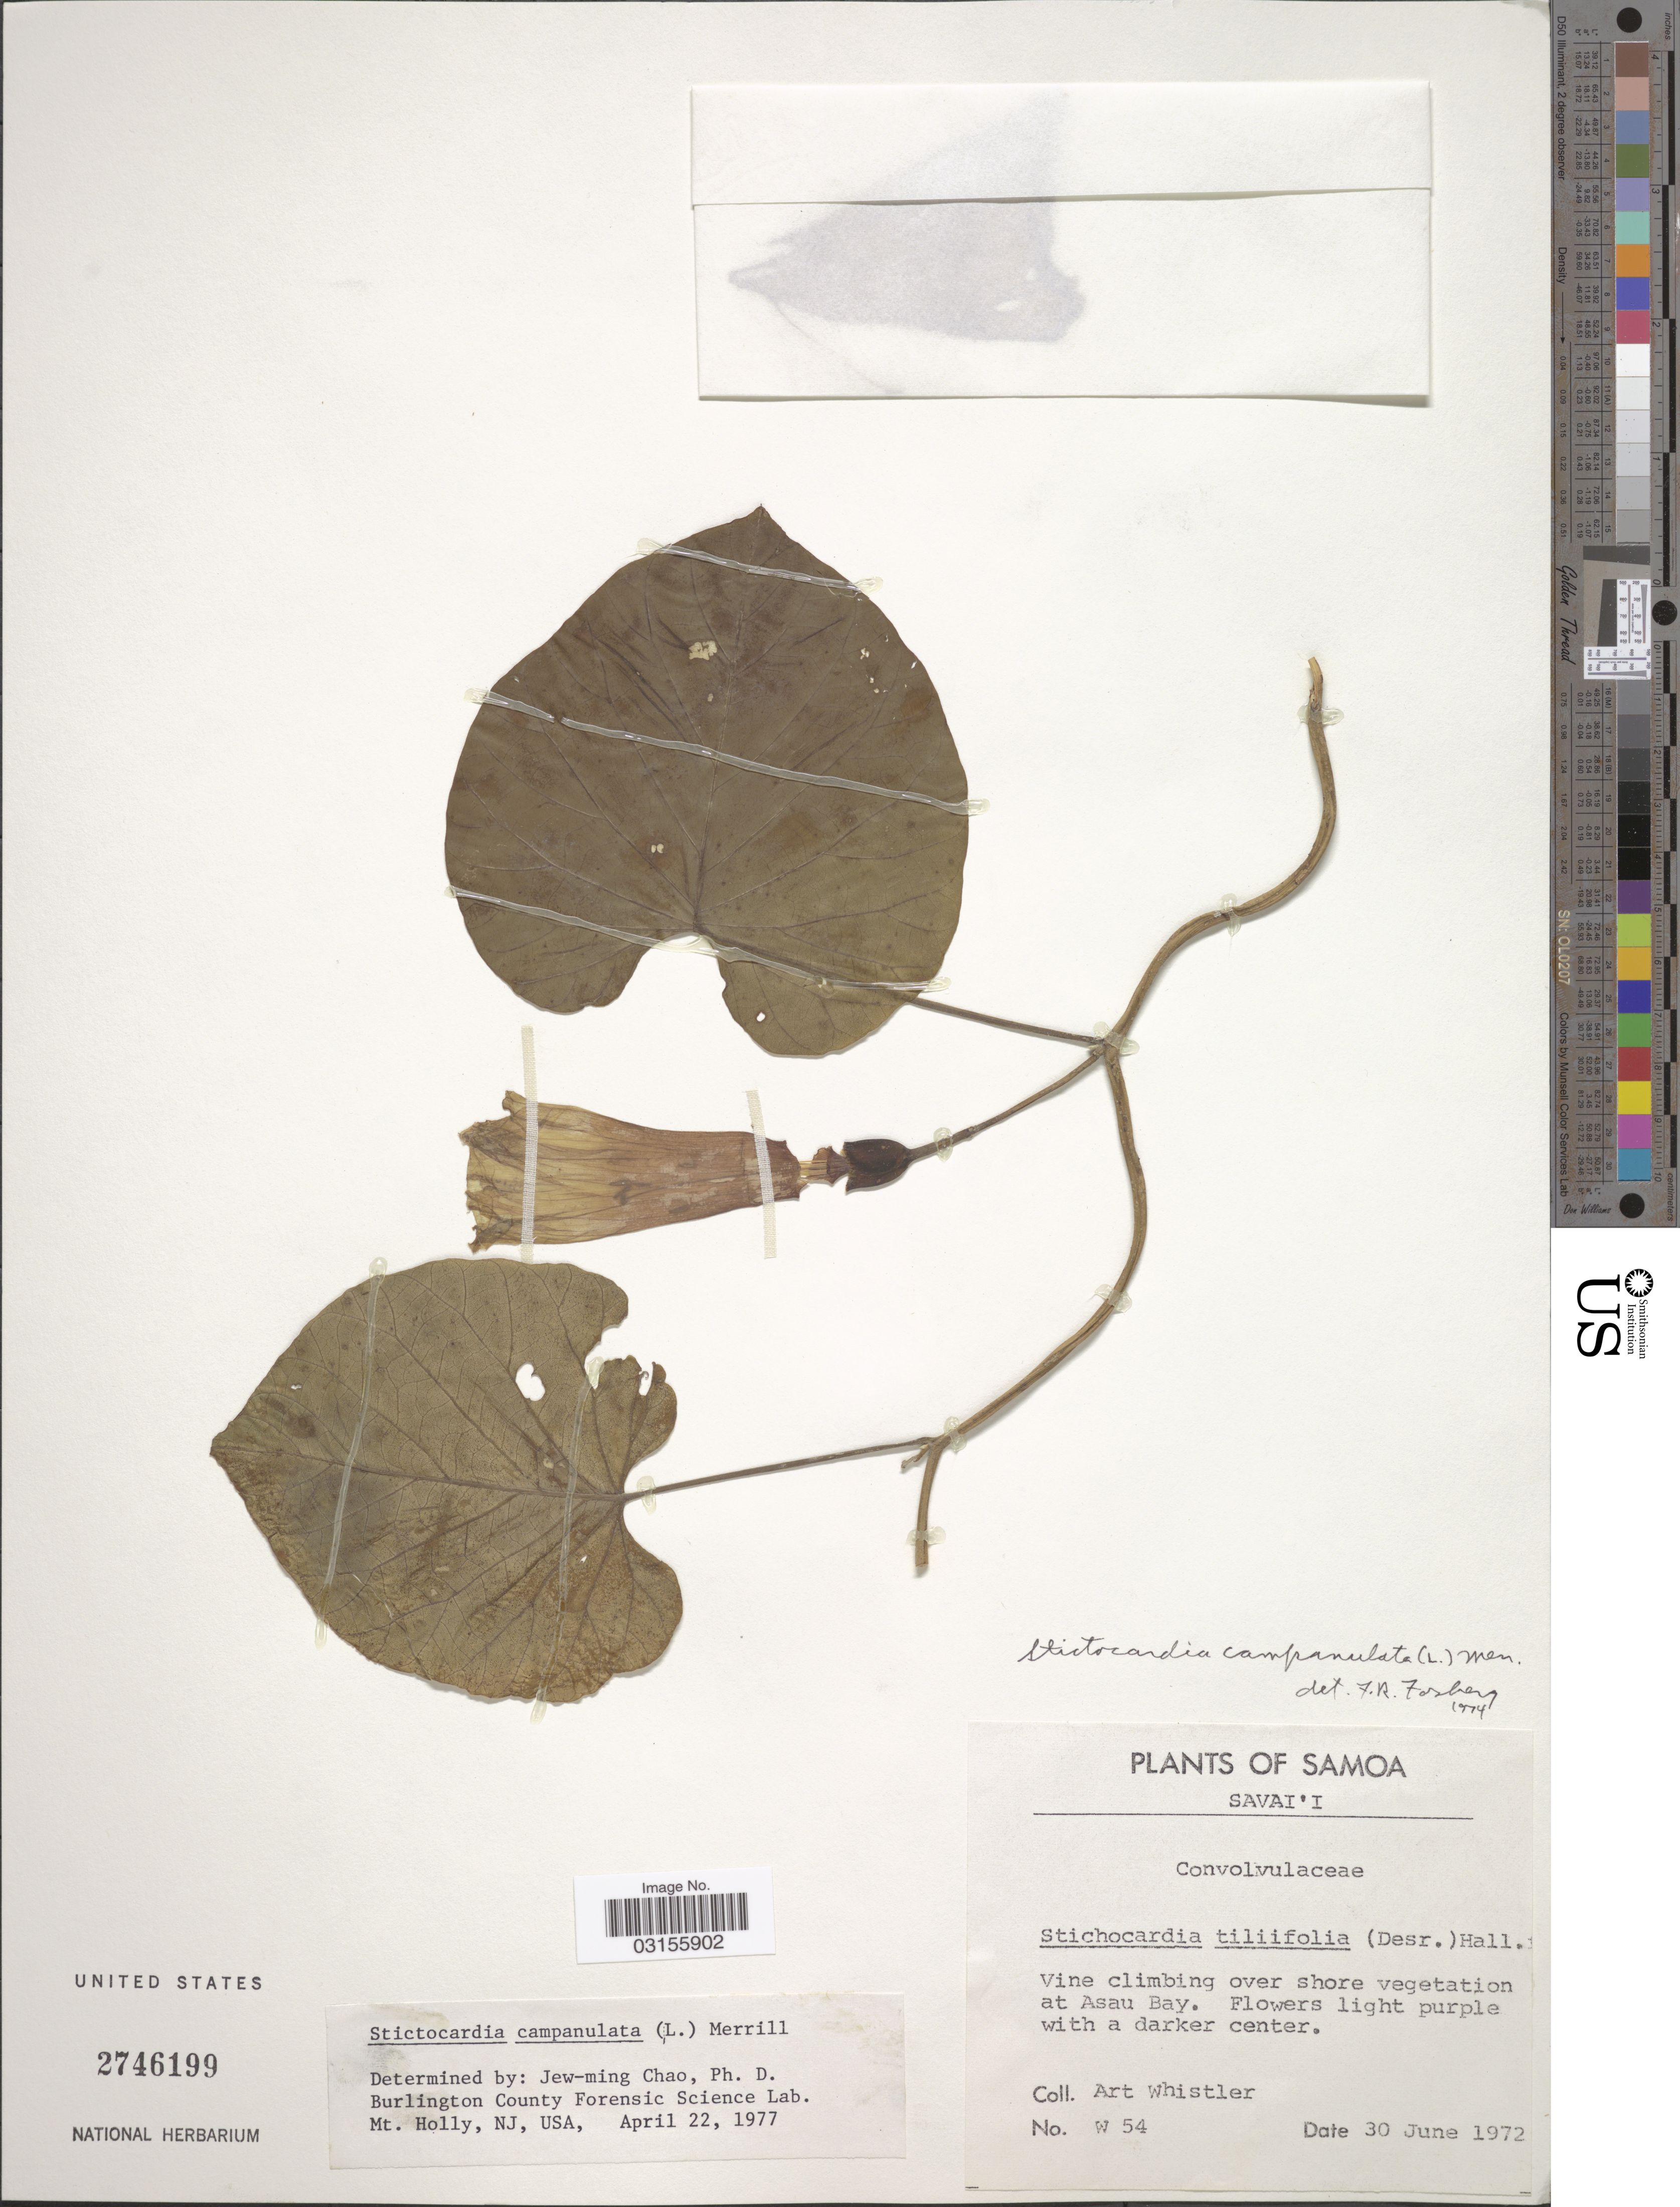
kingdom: Plantae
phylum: Tracheophyta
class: Magnoliopsida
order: Solanales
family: Convolvulaceae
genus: Stictocardia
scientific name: Stictocardia tiliifolia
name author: (Desr.) Hallier f.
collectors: A. Whistler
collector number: W 54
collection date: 1972-06-30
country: Samoa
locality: Samoa. Savai'i. Asau Bay.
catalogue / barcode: US 2746199